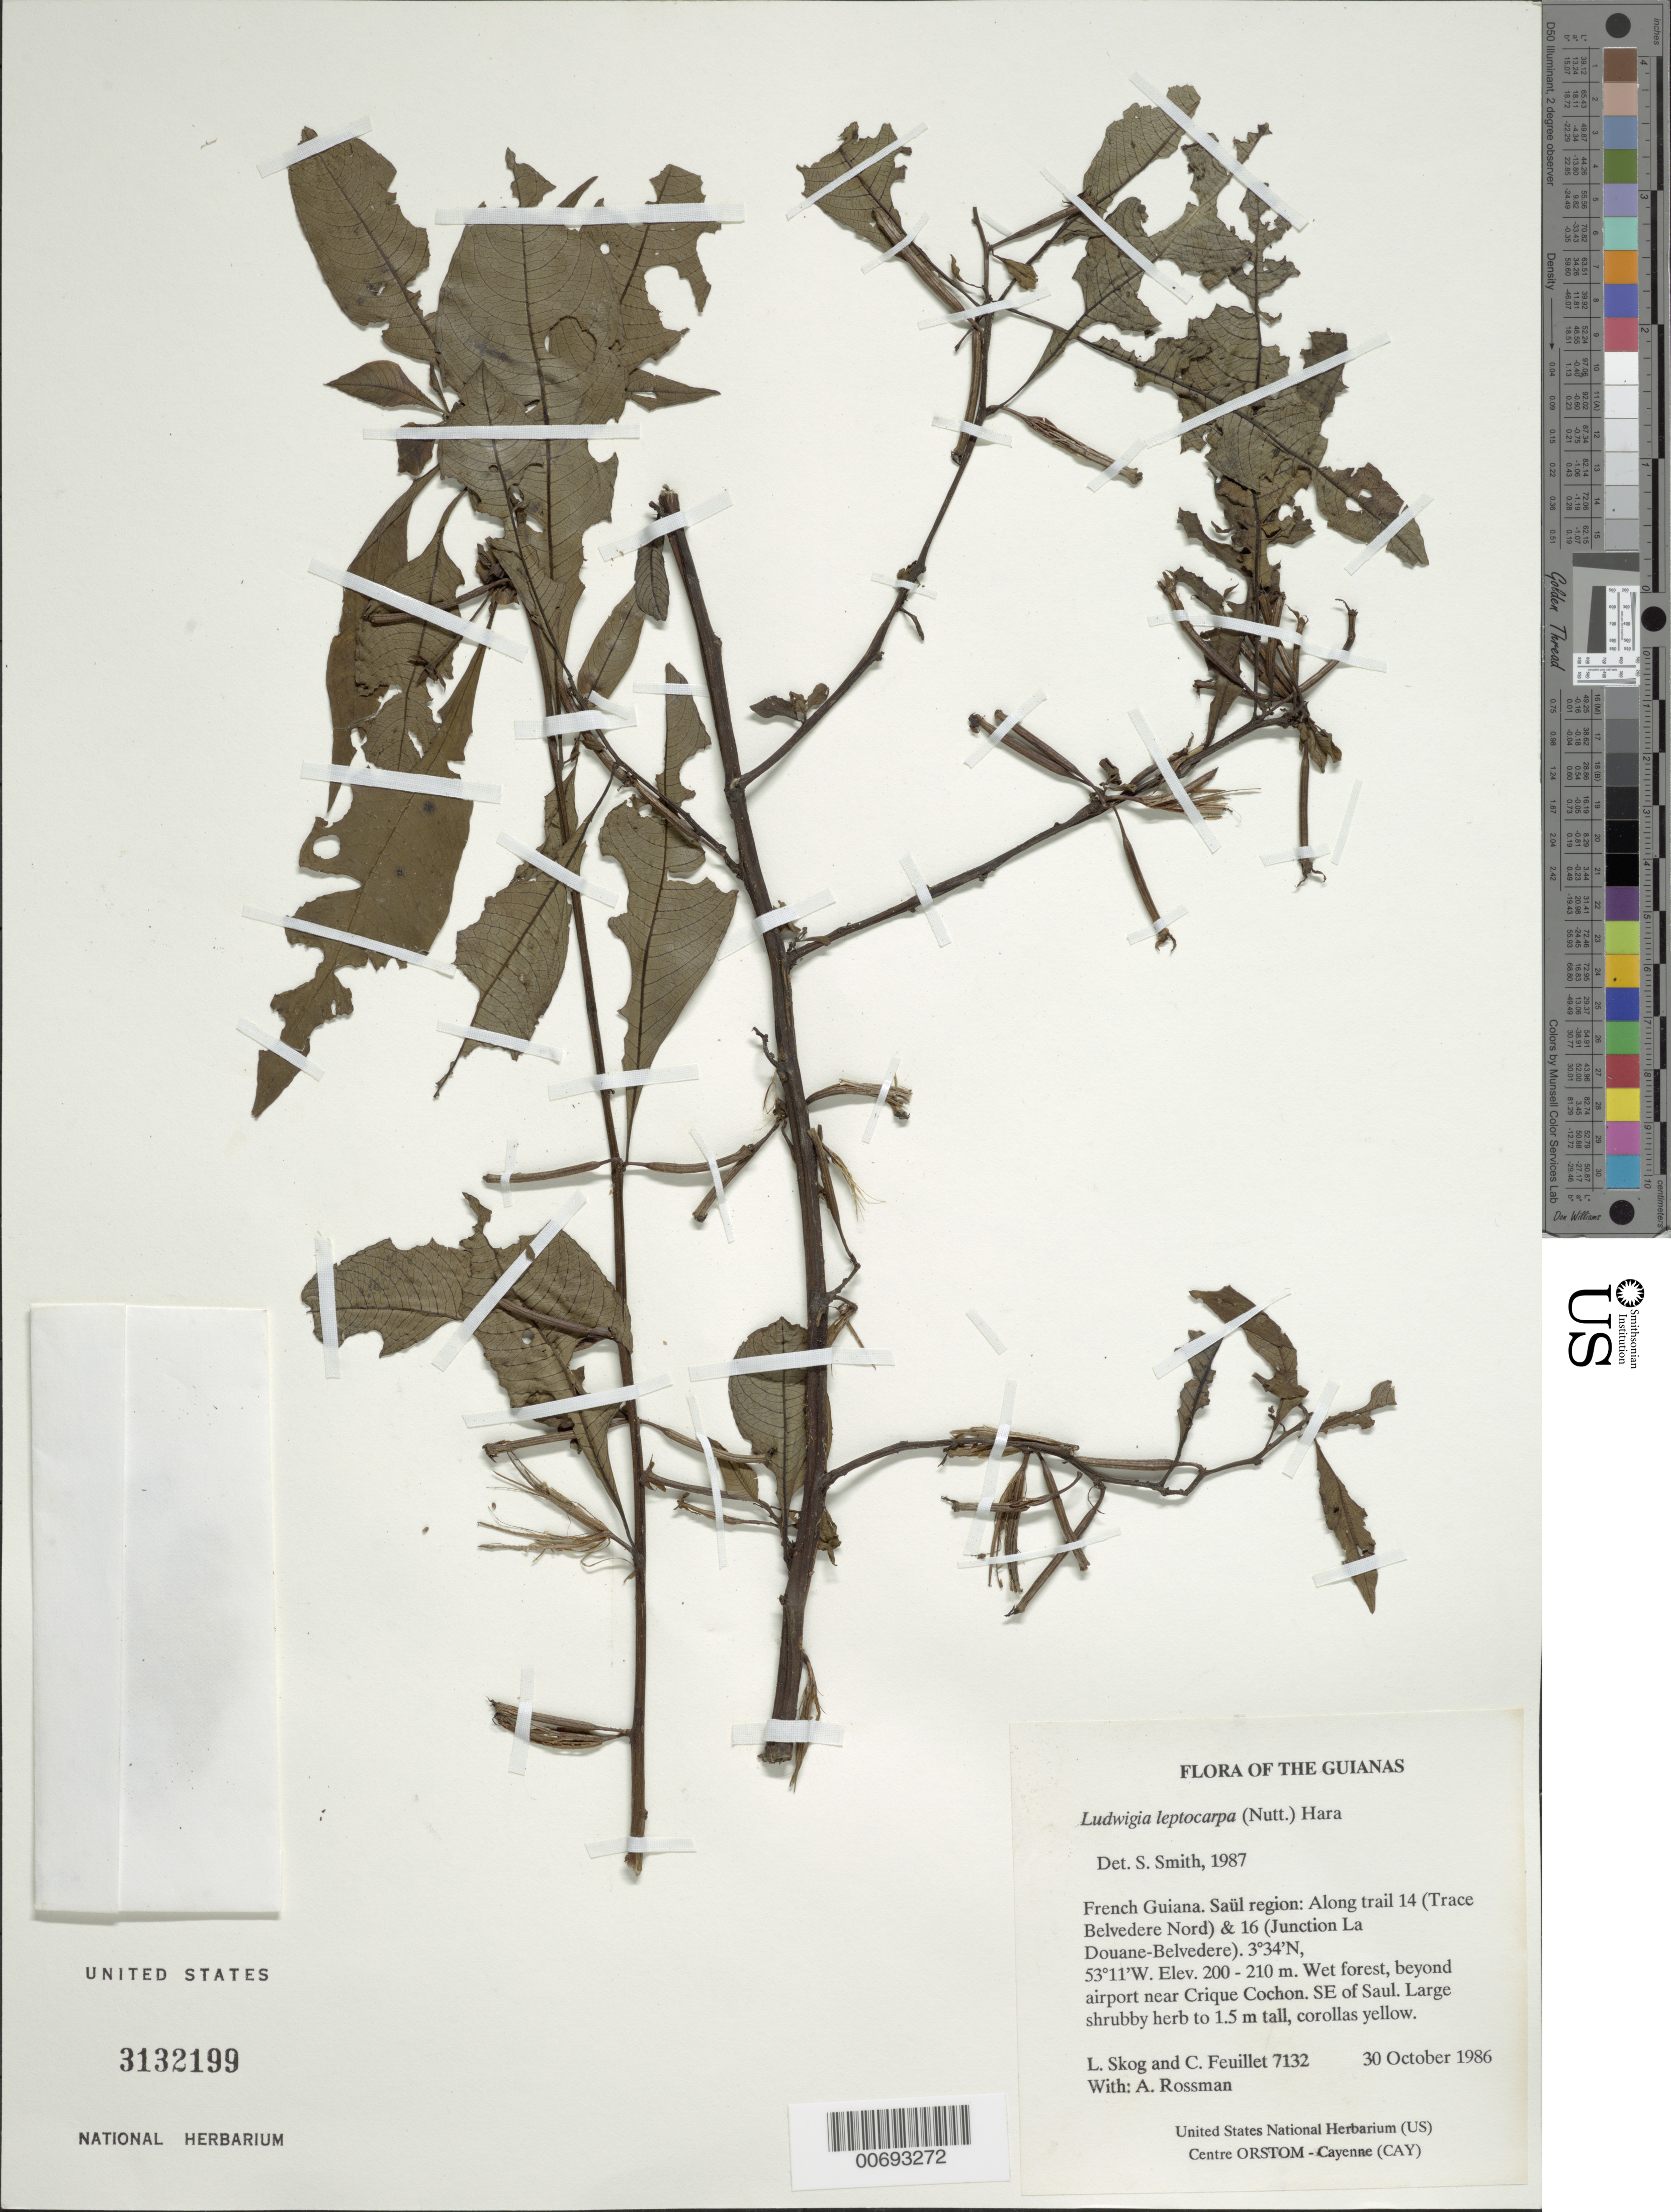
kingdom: Plantae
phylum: Tracheophyta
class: Magnoliopsida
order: Myrtales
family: Onagraceae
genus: Ludwigia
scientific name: Ludwigia leptocarpa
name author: (Nutt.) H. Hara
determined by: Smith, Stephen F., (US), NMNH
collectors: L. E. Skog, C. Feuillet & A. Rossman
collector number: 7132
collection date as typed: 30 October 1986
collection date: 1986-10-30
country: French Guiana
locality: SE of Saül along trail 14 (Trace Belvedere Nord) & 16 (Junction La Douane-Belvedere)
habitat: Wet forest, beyond airport near Crique Cochon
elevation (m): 200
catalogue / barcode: US 3132199